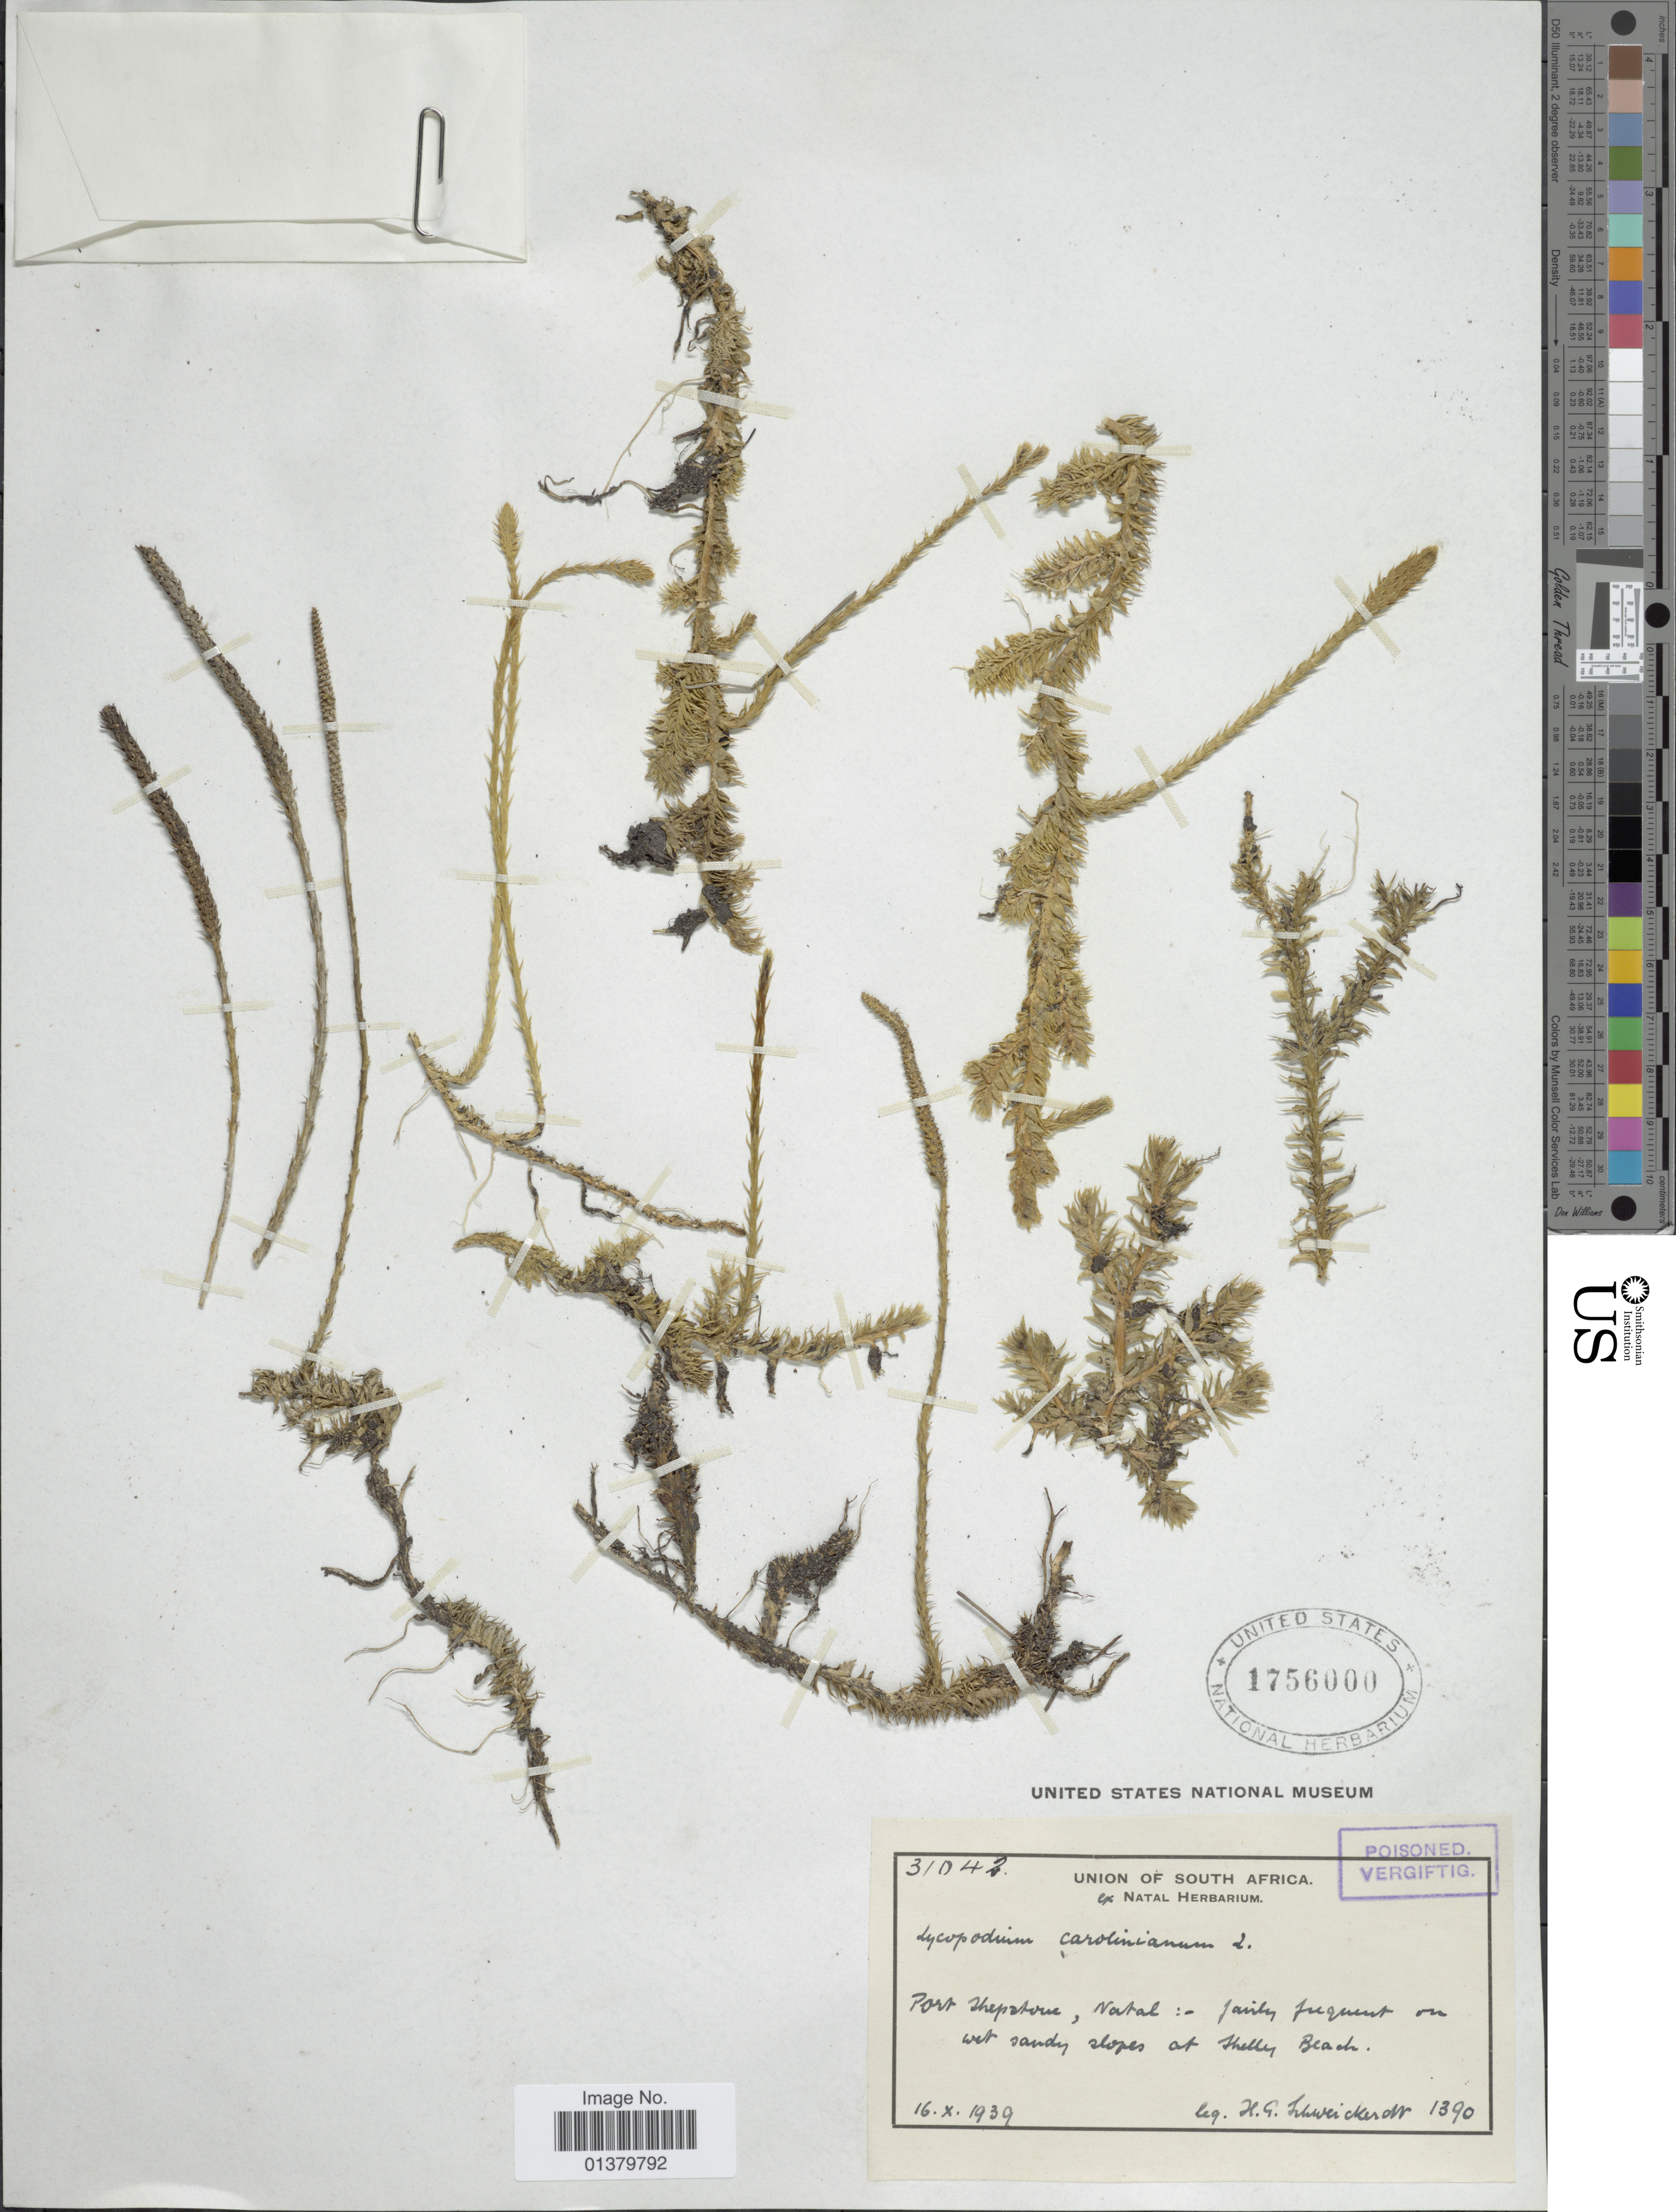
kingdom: Plantae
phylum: Tracheophyta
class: Lycopodiopsida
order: Lycopodiales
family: Lycopodiaceae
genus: Pseudolycopodiella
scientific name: Pseudolycopodiella caroliniana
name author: (L.) Holub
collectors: H. Schweickerdt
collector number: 1390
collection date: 1939-10-16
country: South Africa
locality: Port Shepstone, Natal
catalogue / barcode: US 1756000